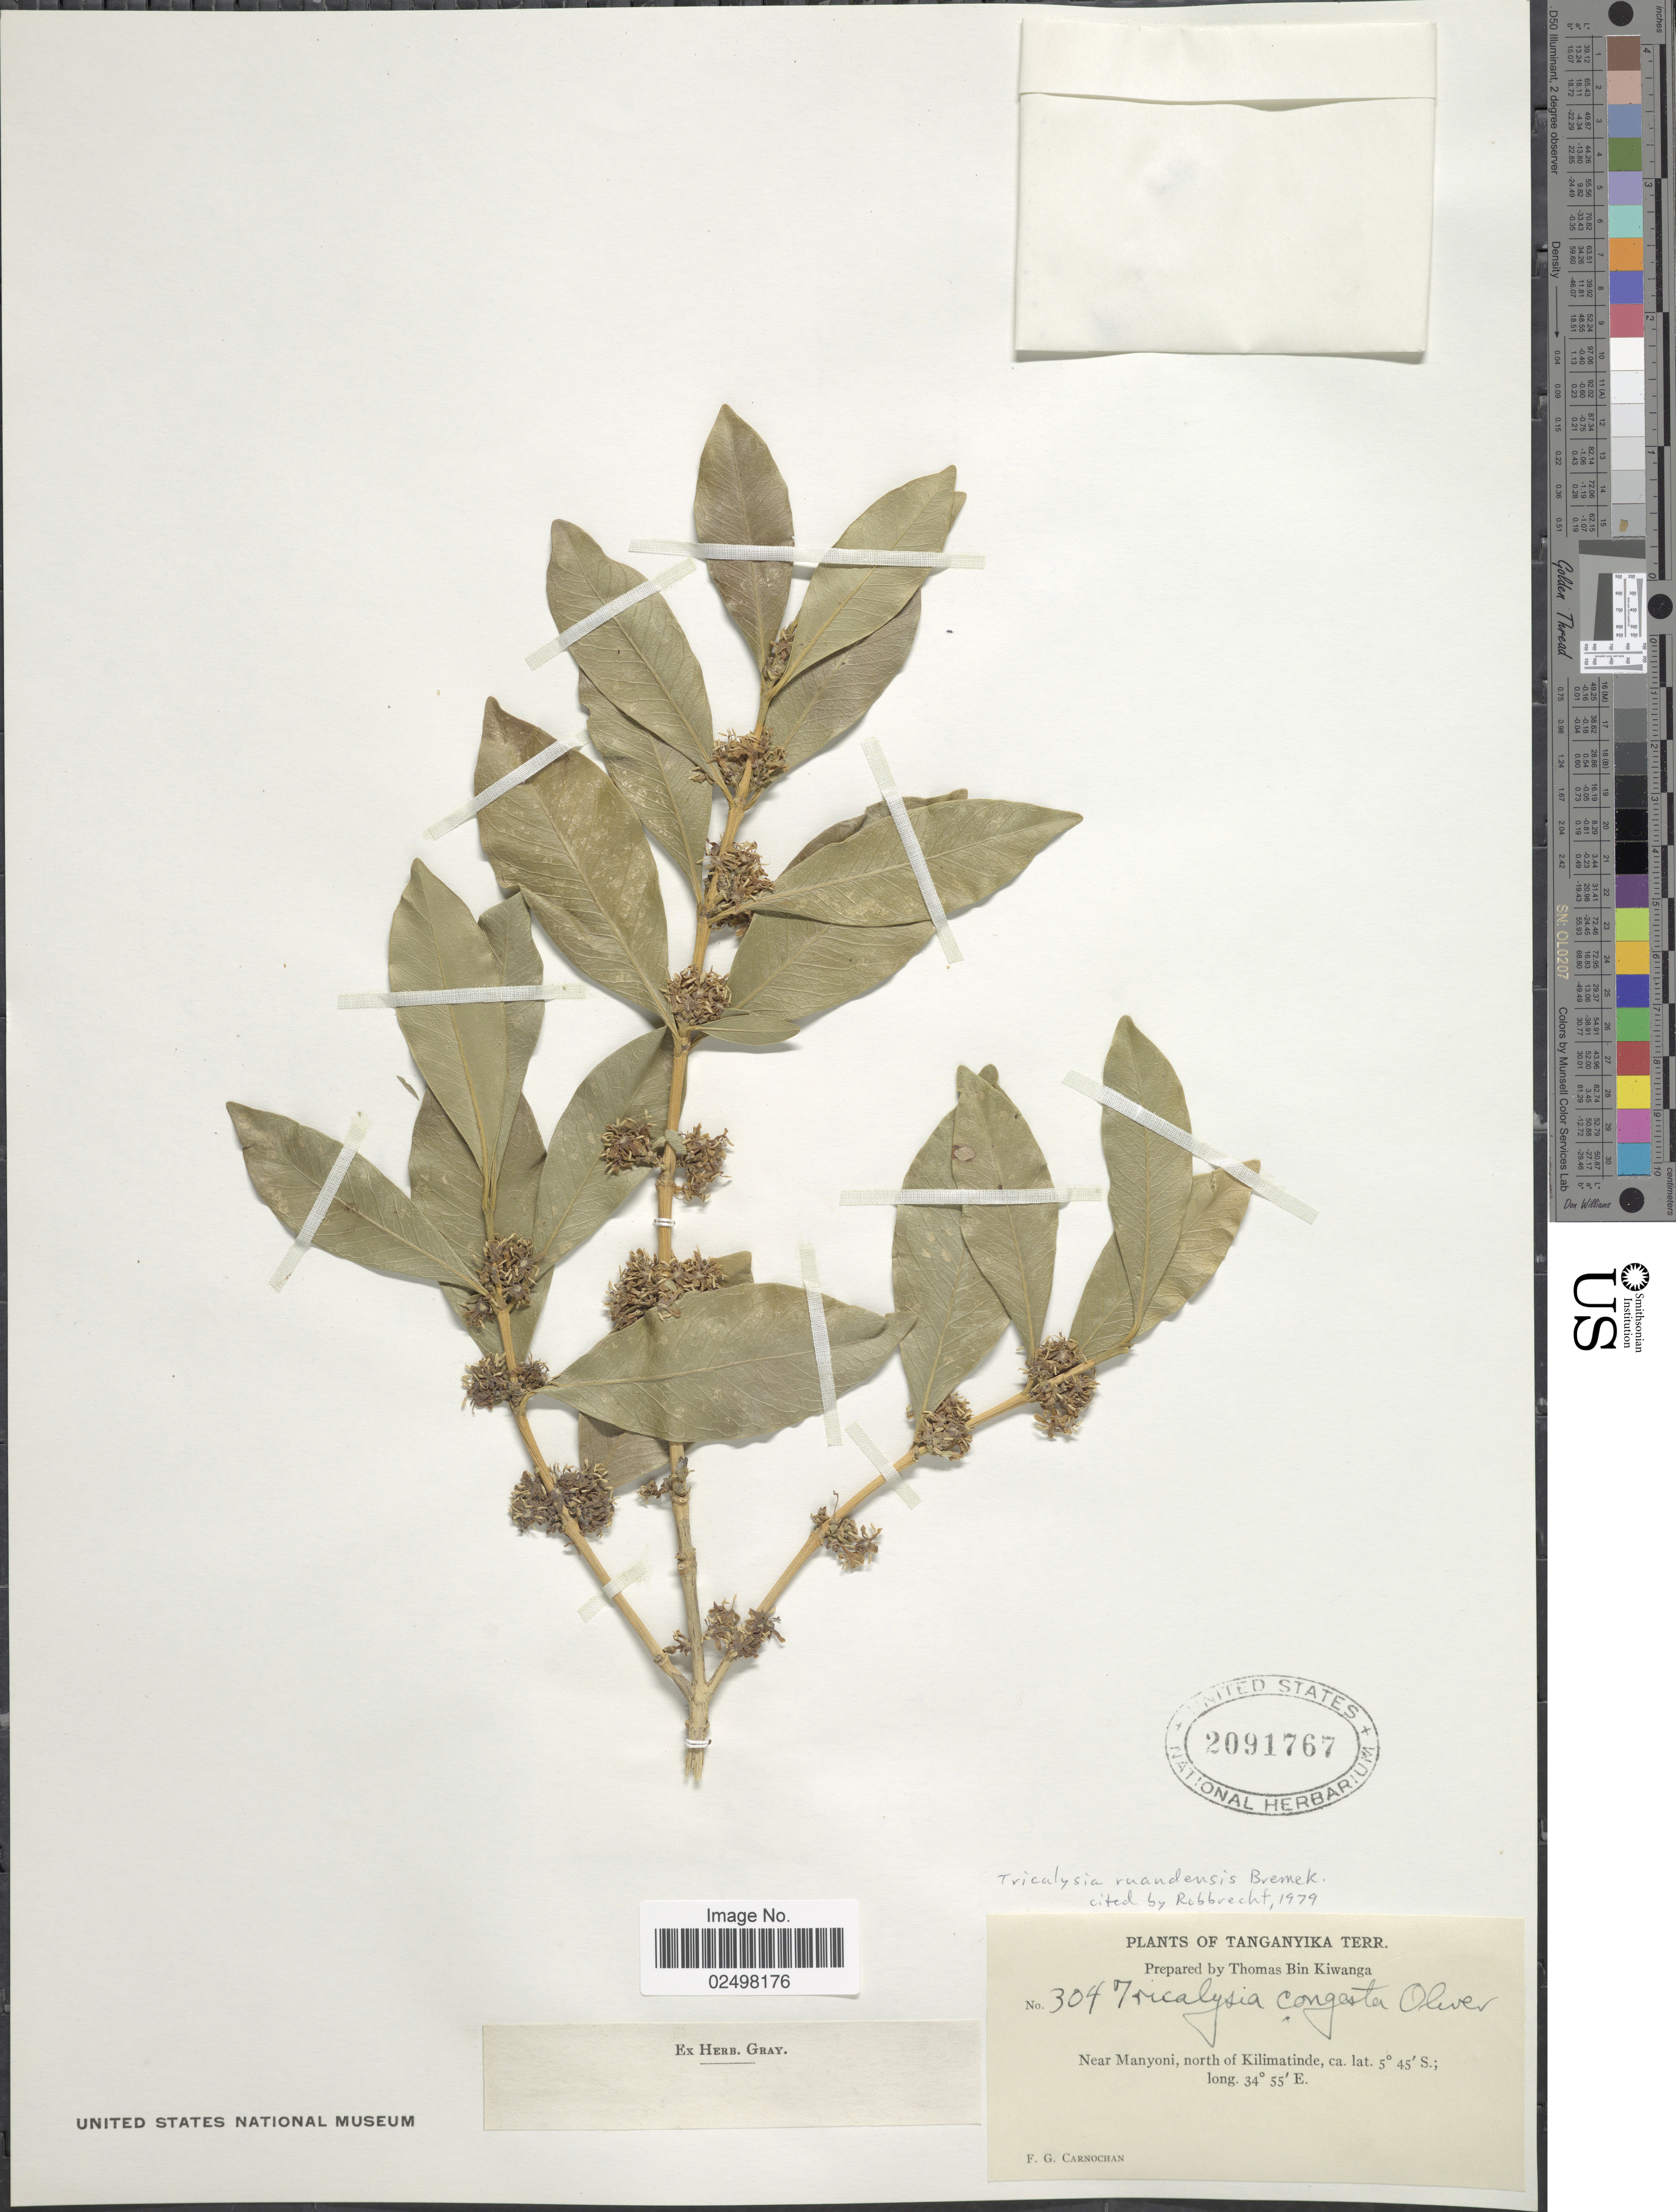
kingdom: Plantae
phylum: Tracheophyta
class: Magnoliopsida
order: Gentianales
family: Rubiaceae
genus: Tricalysia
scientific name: Tricalysia ruandensis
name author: Bremek.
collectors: F. Carnochan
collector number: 3047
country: Tanzania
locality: Tanganyika Terr. Near Manyoni, north of Kilimatinde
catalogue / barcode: US 2091767